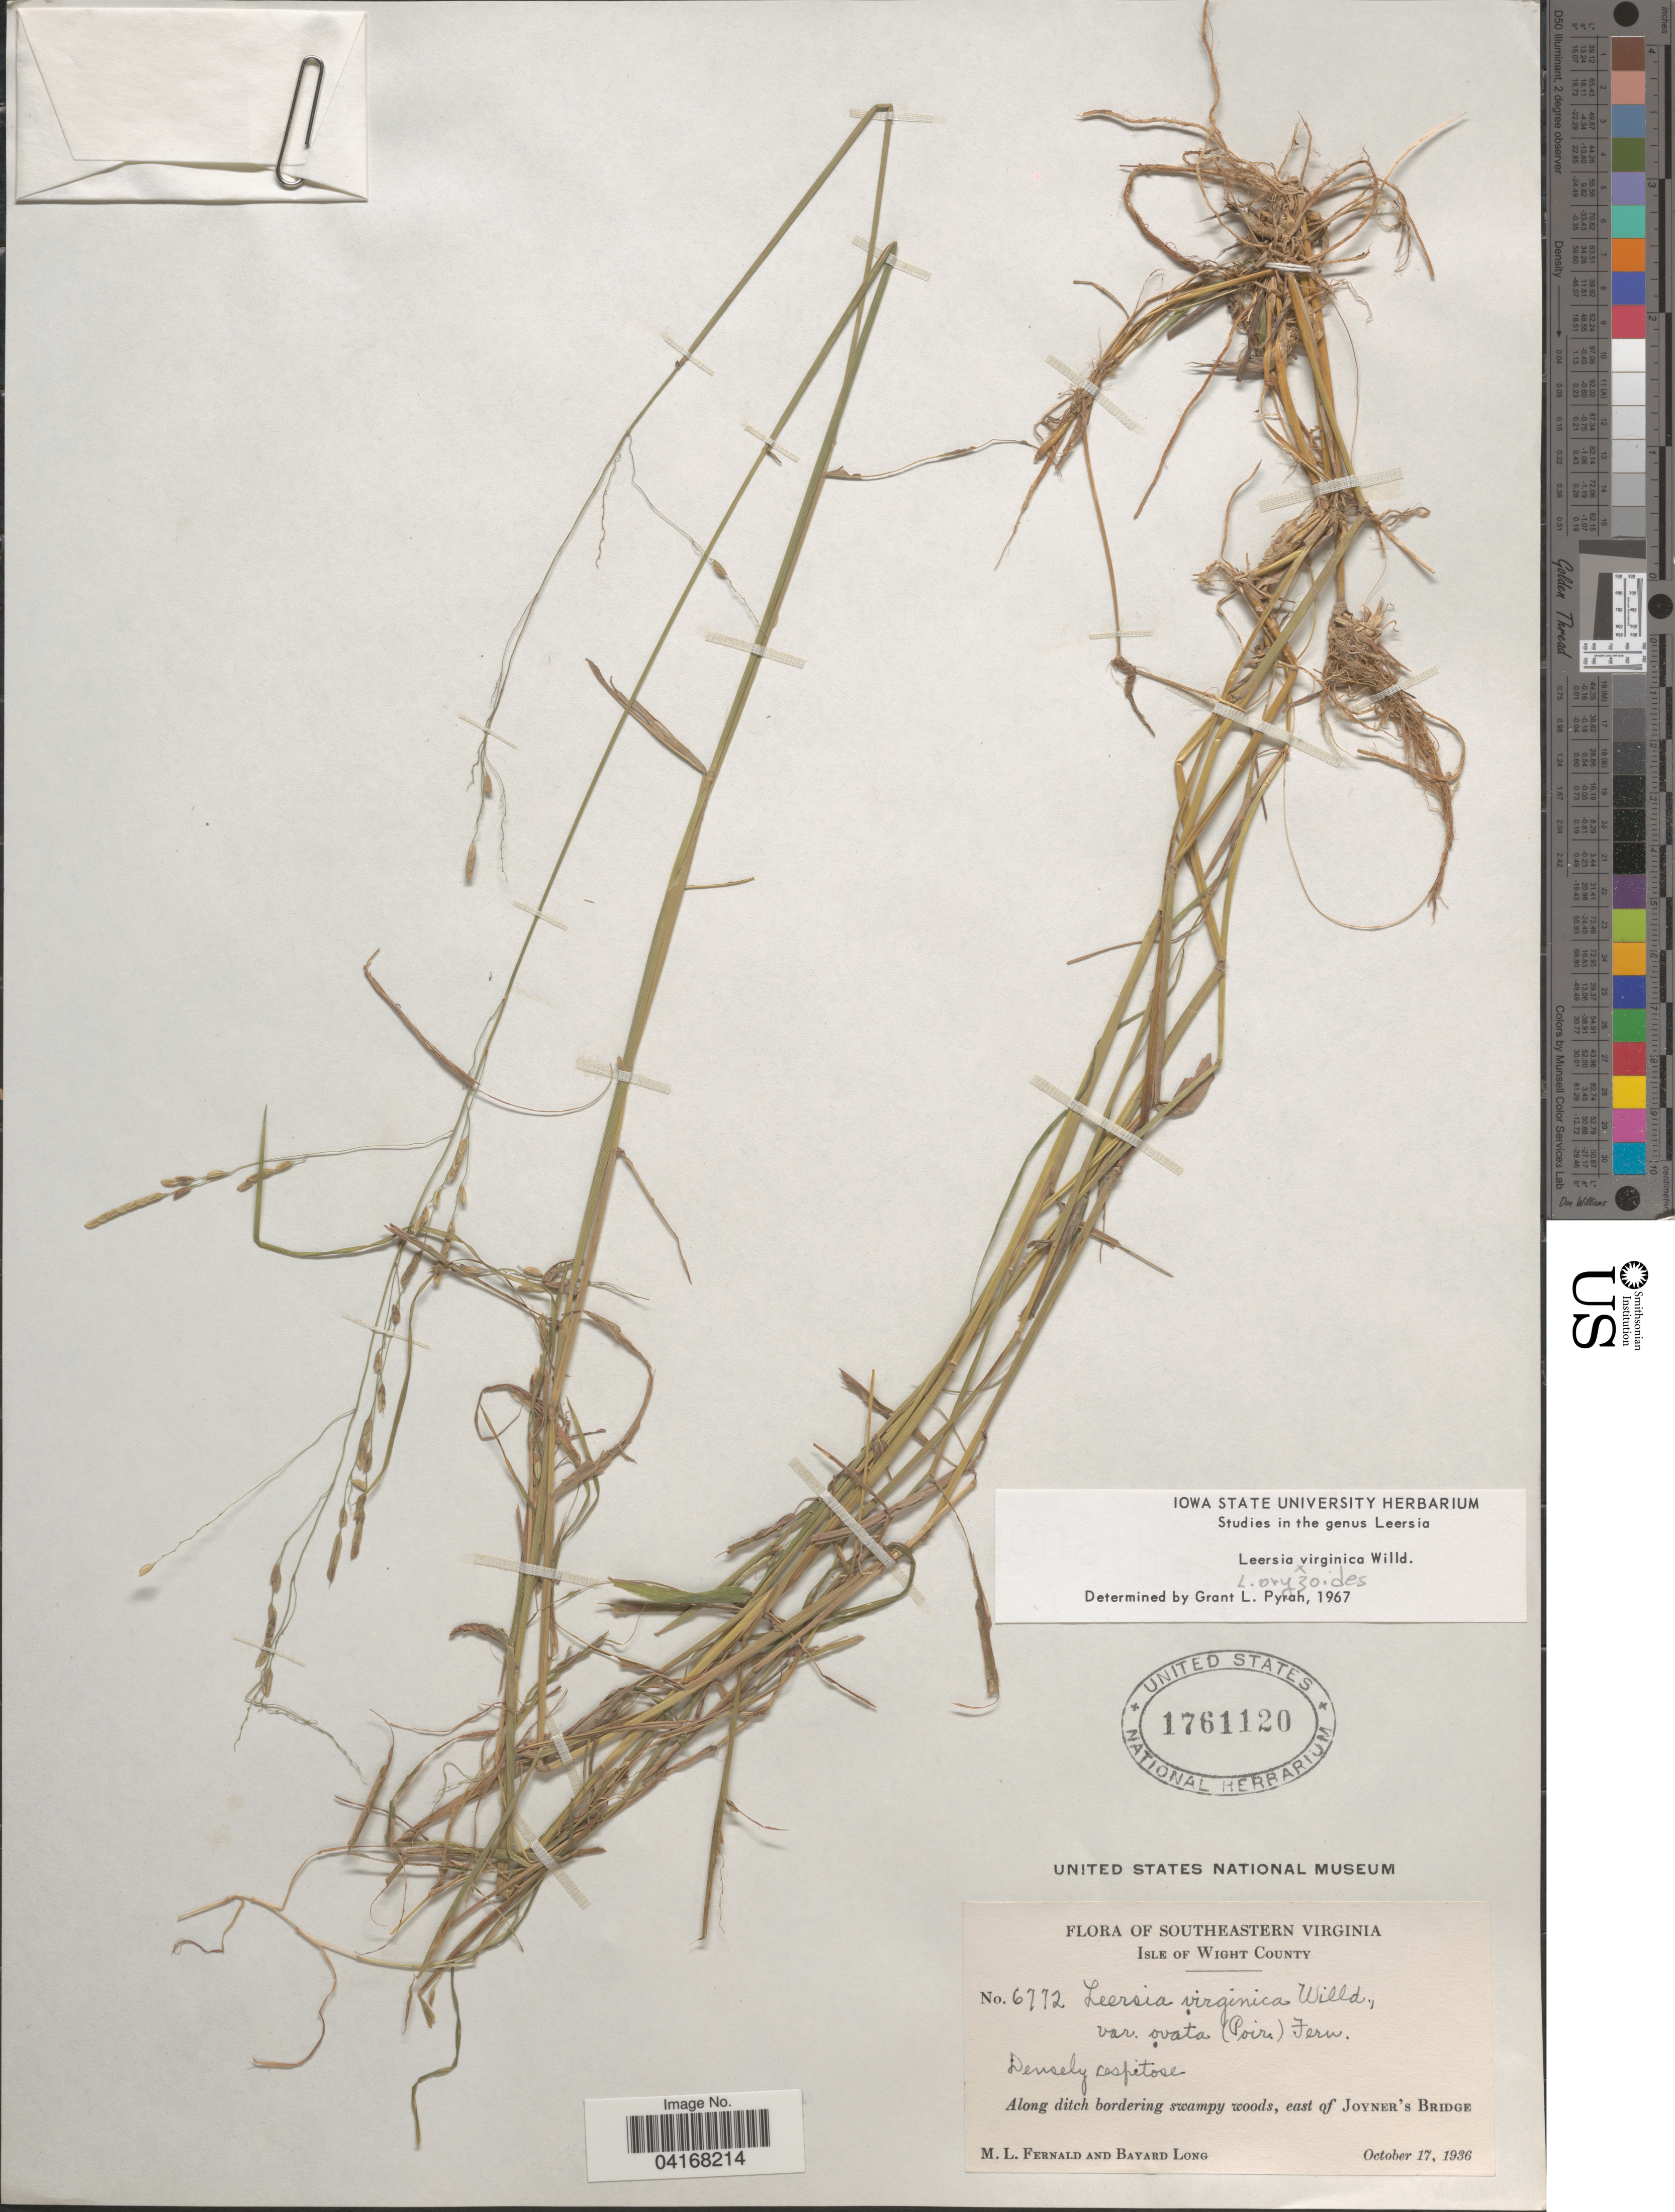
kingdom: Plantae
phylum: Tracheophyta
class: Liliopsida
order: Poales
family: Poaceae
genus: Leersia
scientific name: Leersia virginica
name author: Willd.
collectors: M. L. Fernald & B. Long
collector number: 6772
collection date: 1936-10-17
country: United States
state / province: Virginia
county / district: Isle of Wight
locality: Southeastern Virginia. Isle of Wight County. Along ditch bordering swampy woods, east of Joyner's Bridge.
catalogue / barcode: US 1761120